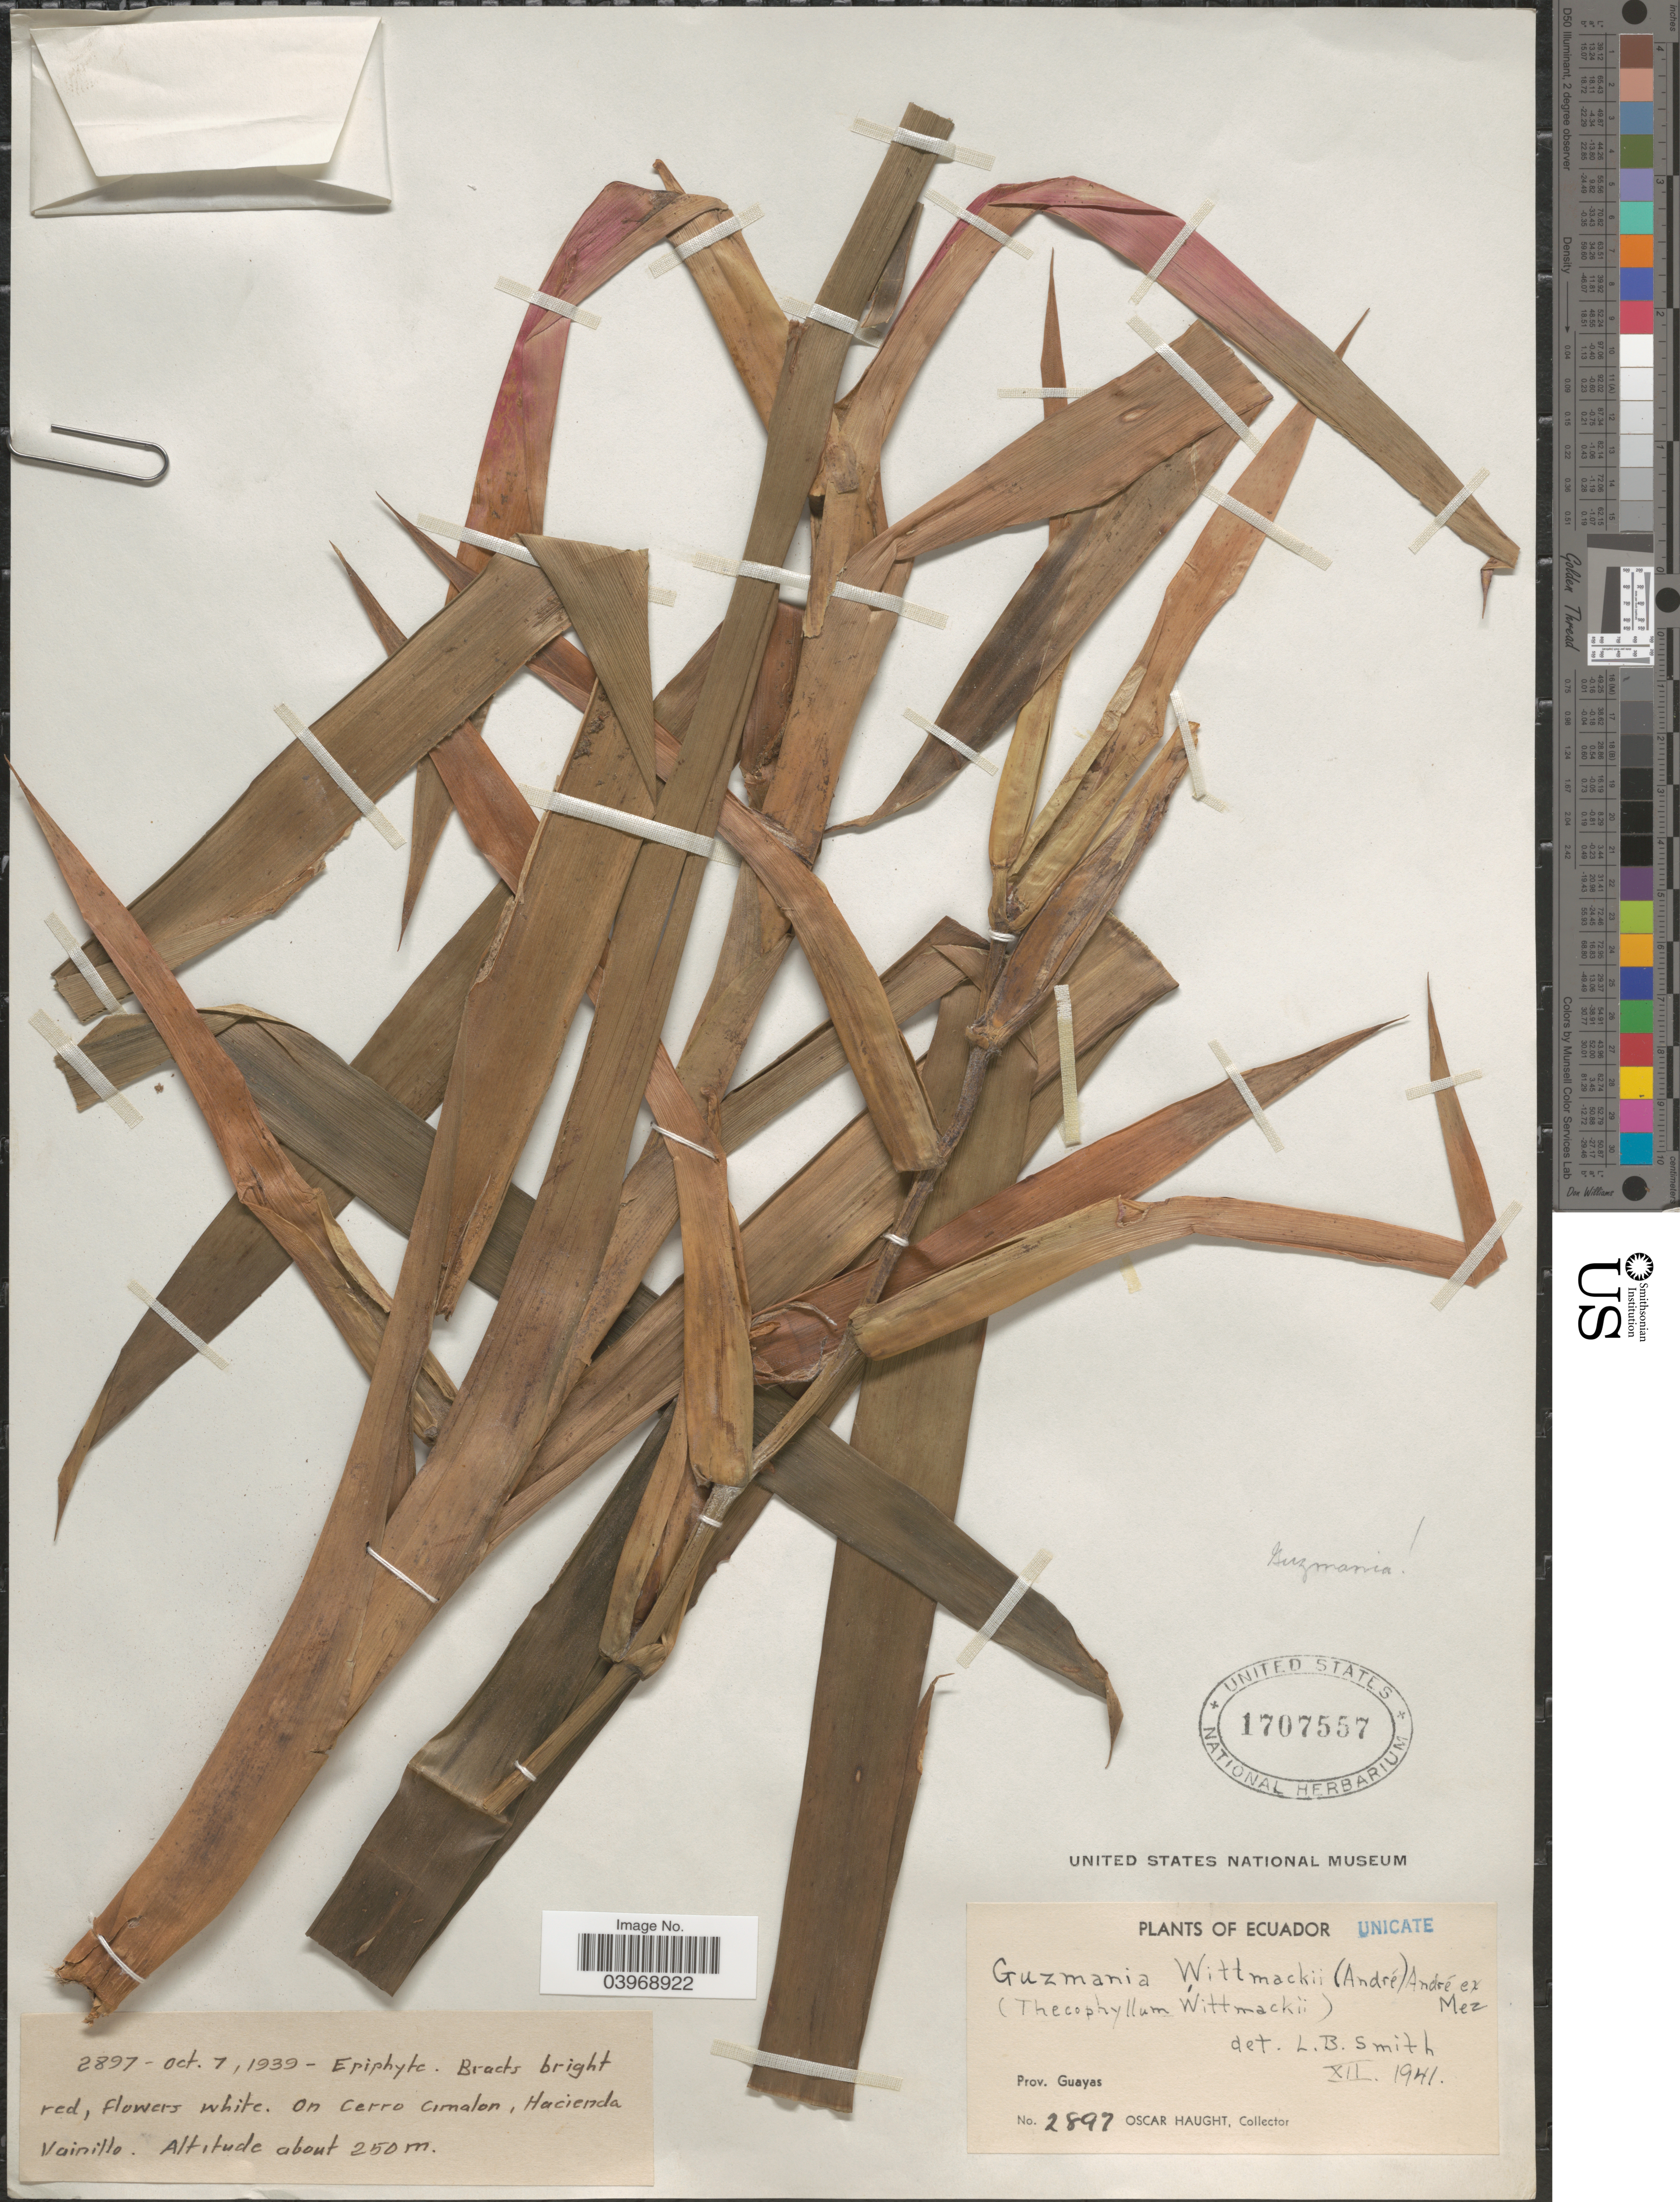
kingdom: Plantae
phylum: Tracheophyta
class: Liliopsida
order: Poales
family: Bromeliaceae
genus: Guzmania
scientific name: Guzmania wittmackii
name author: André ex Mez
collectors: O. L. Haught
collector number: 2897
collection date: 1939-10-07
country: Ecuador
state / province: Guayas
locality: On Cerro Cimalon, Hacienda Vainillo.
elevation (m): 250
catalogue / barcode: US 1707557